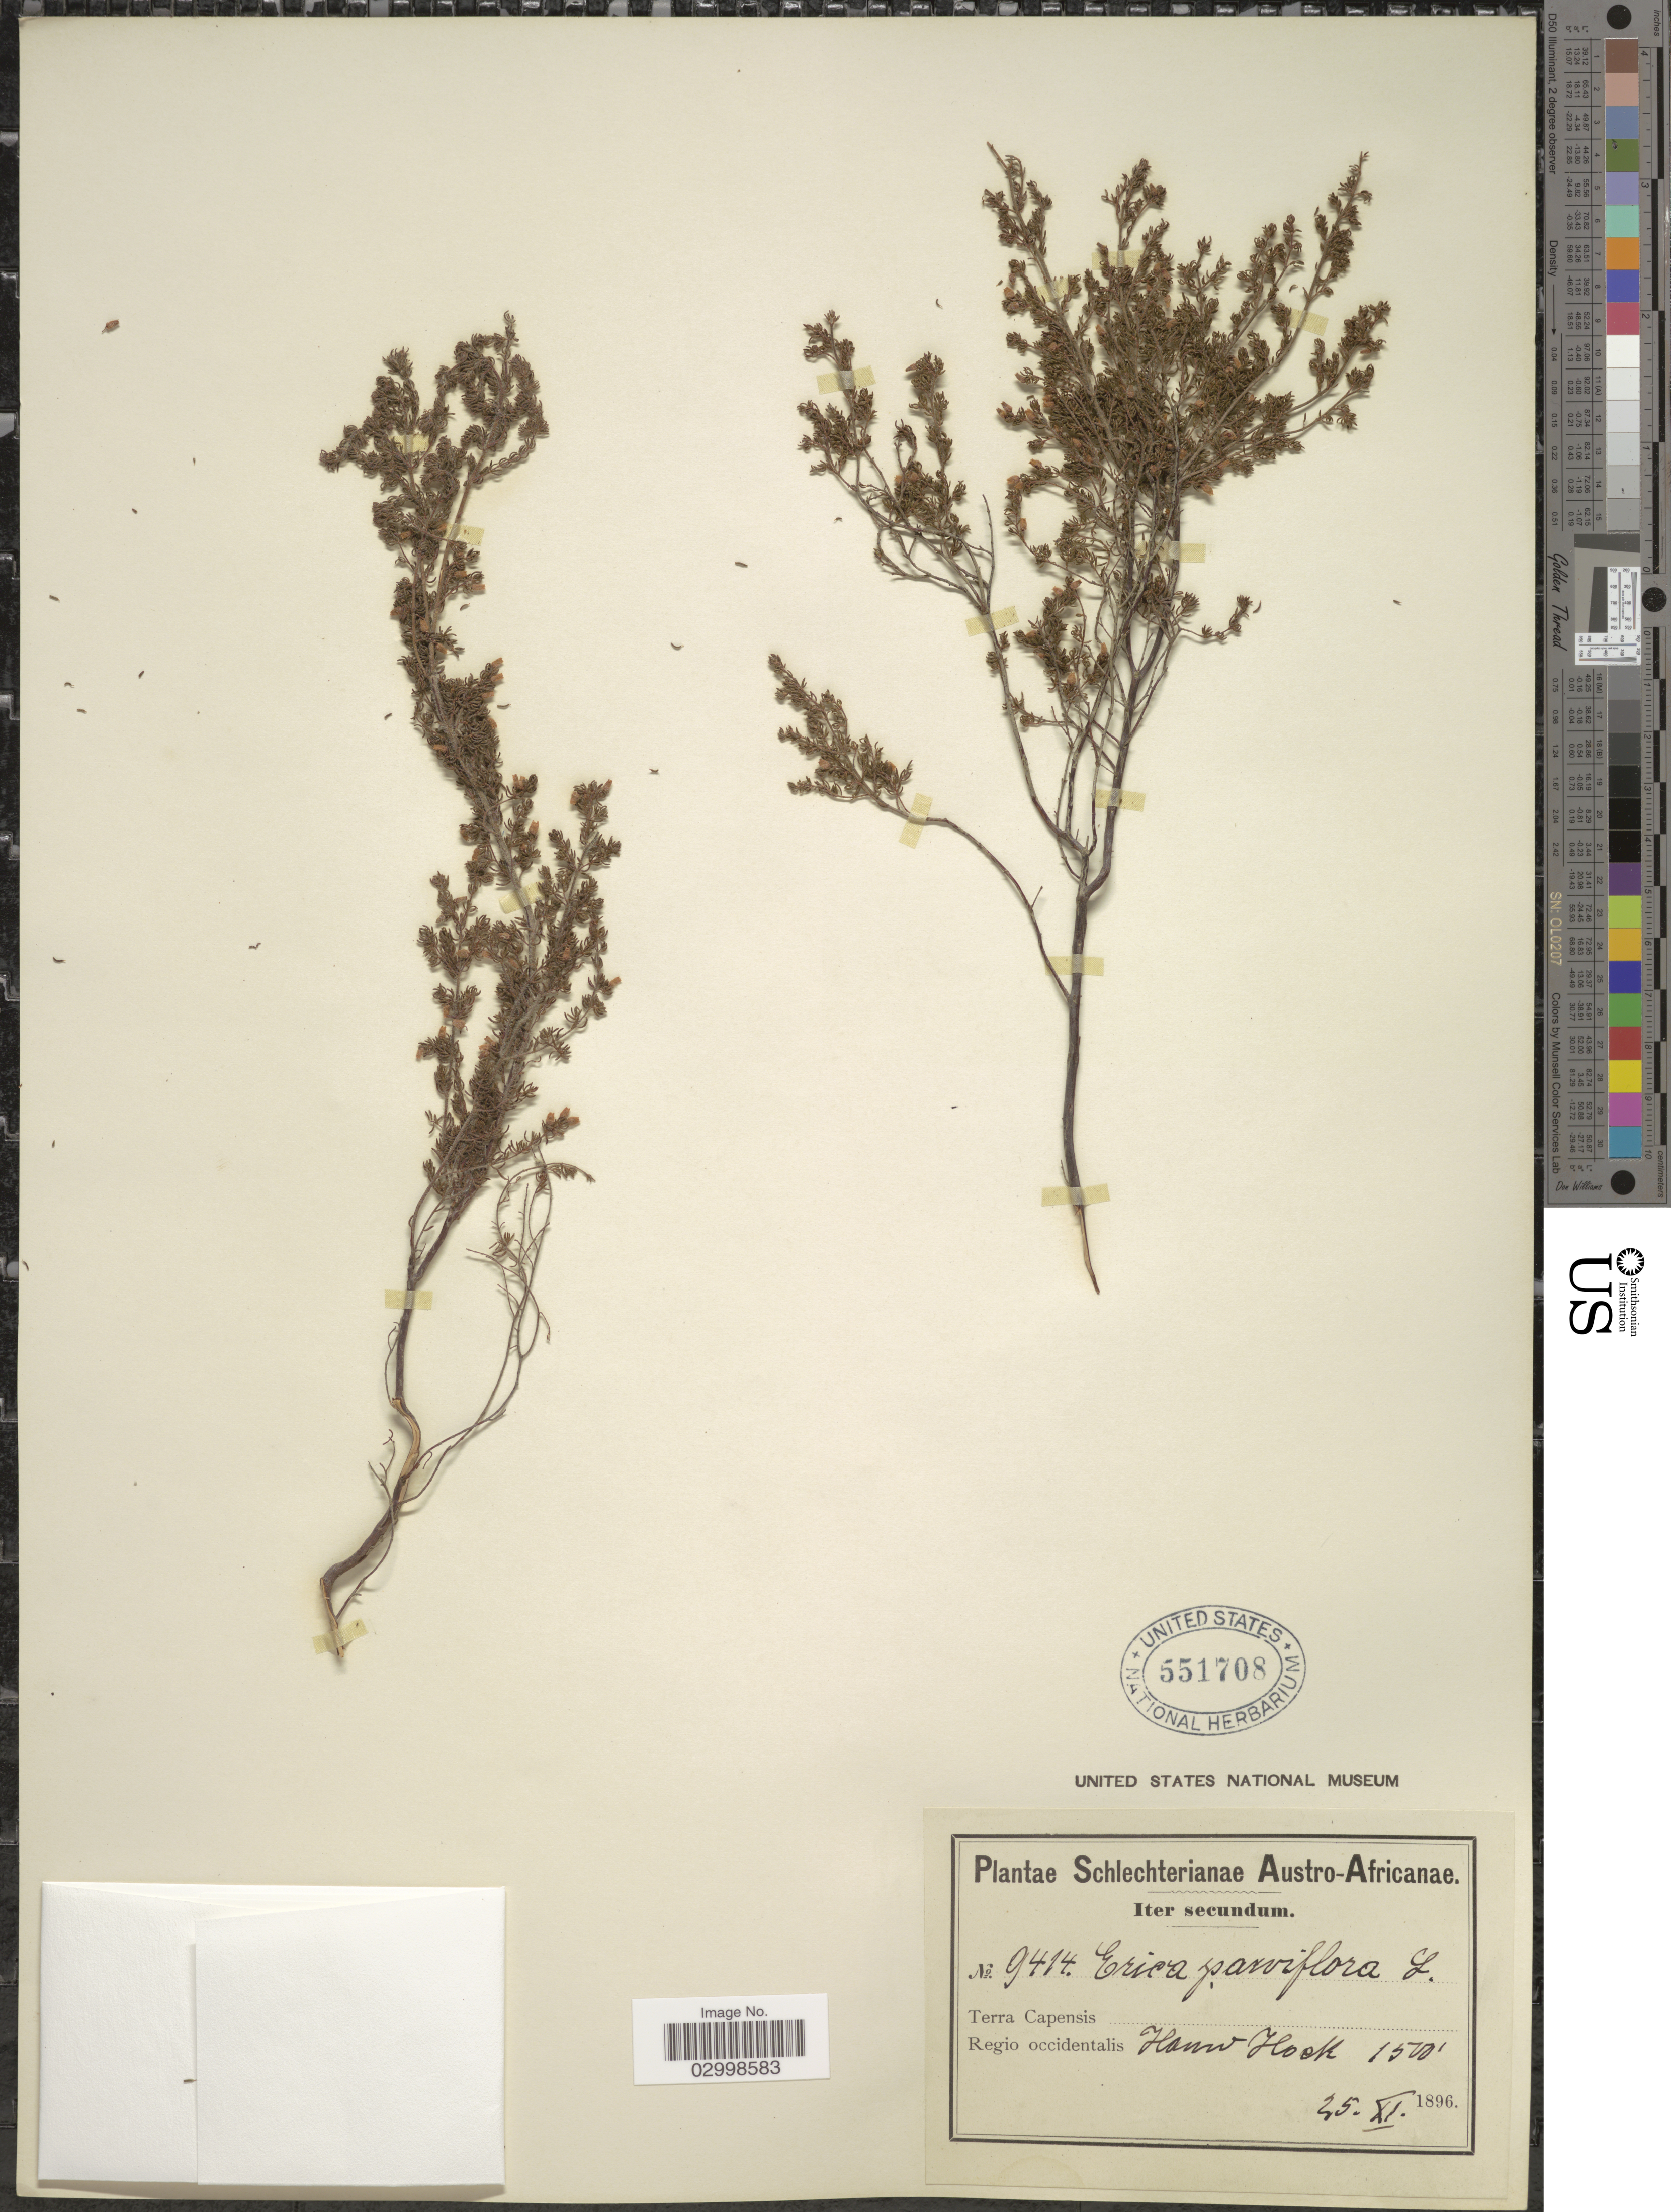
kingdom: Plantae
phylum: Tracheophyta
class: Magnoliopsida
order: Ericales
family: Ericaceae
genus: Erica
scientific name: Erica parviflora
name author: L.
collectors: Schlechter, --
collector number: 9414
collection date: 1896-11-25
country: South Africa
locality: Austro-Africanae, Terra Capensis, Regio occidentalis, Houw Hoek.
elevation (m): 457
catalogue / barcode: US 551708